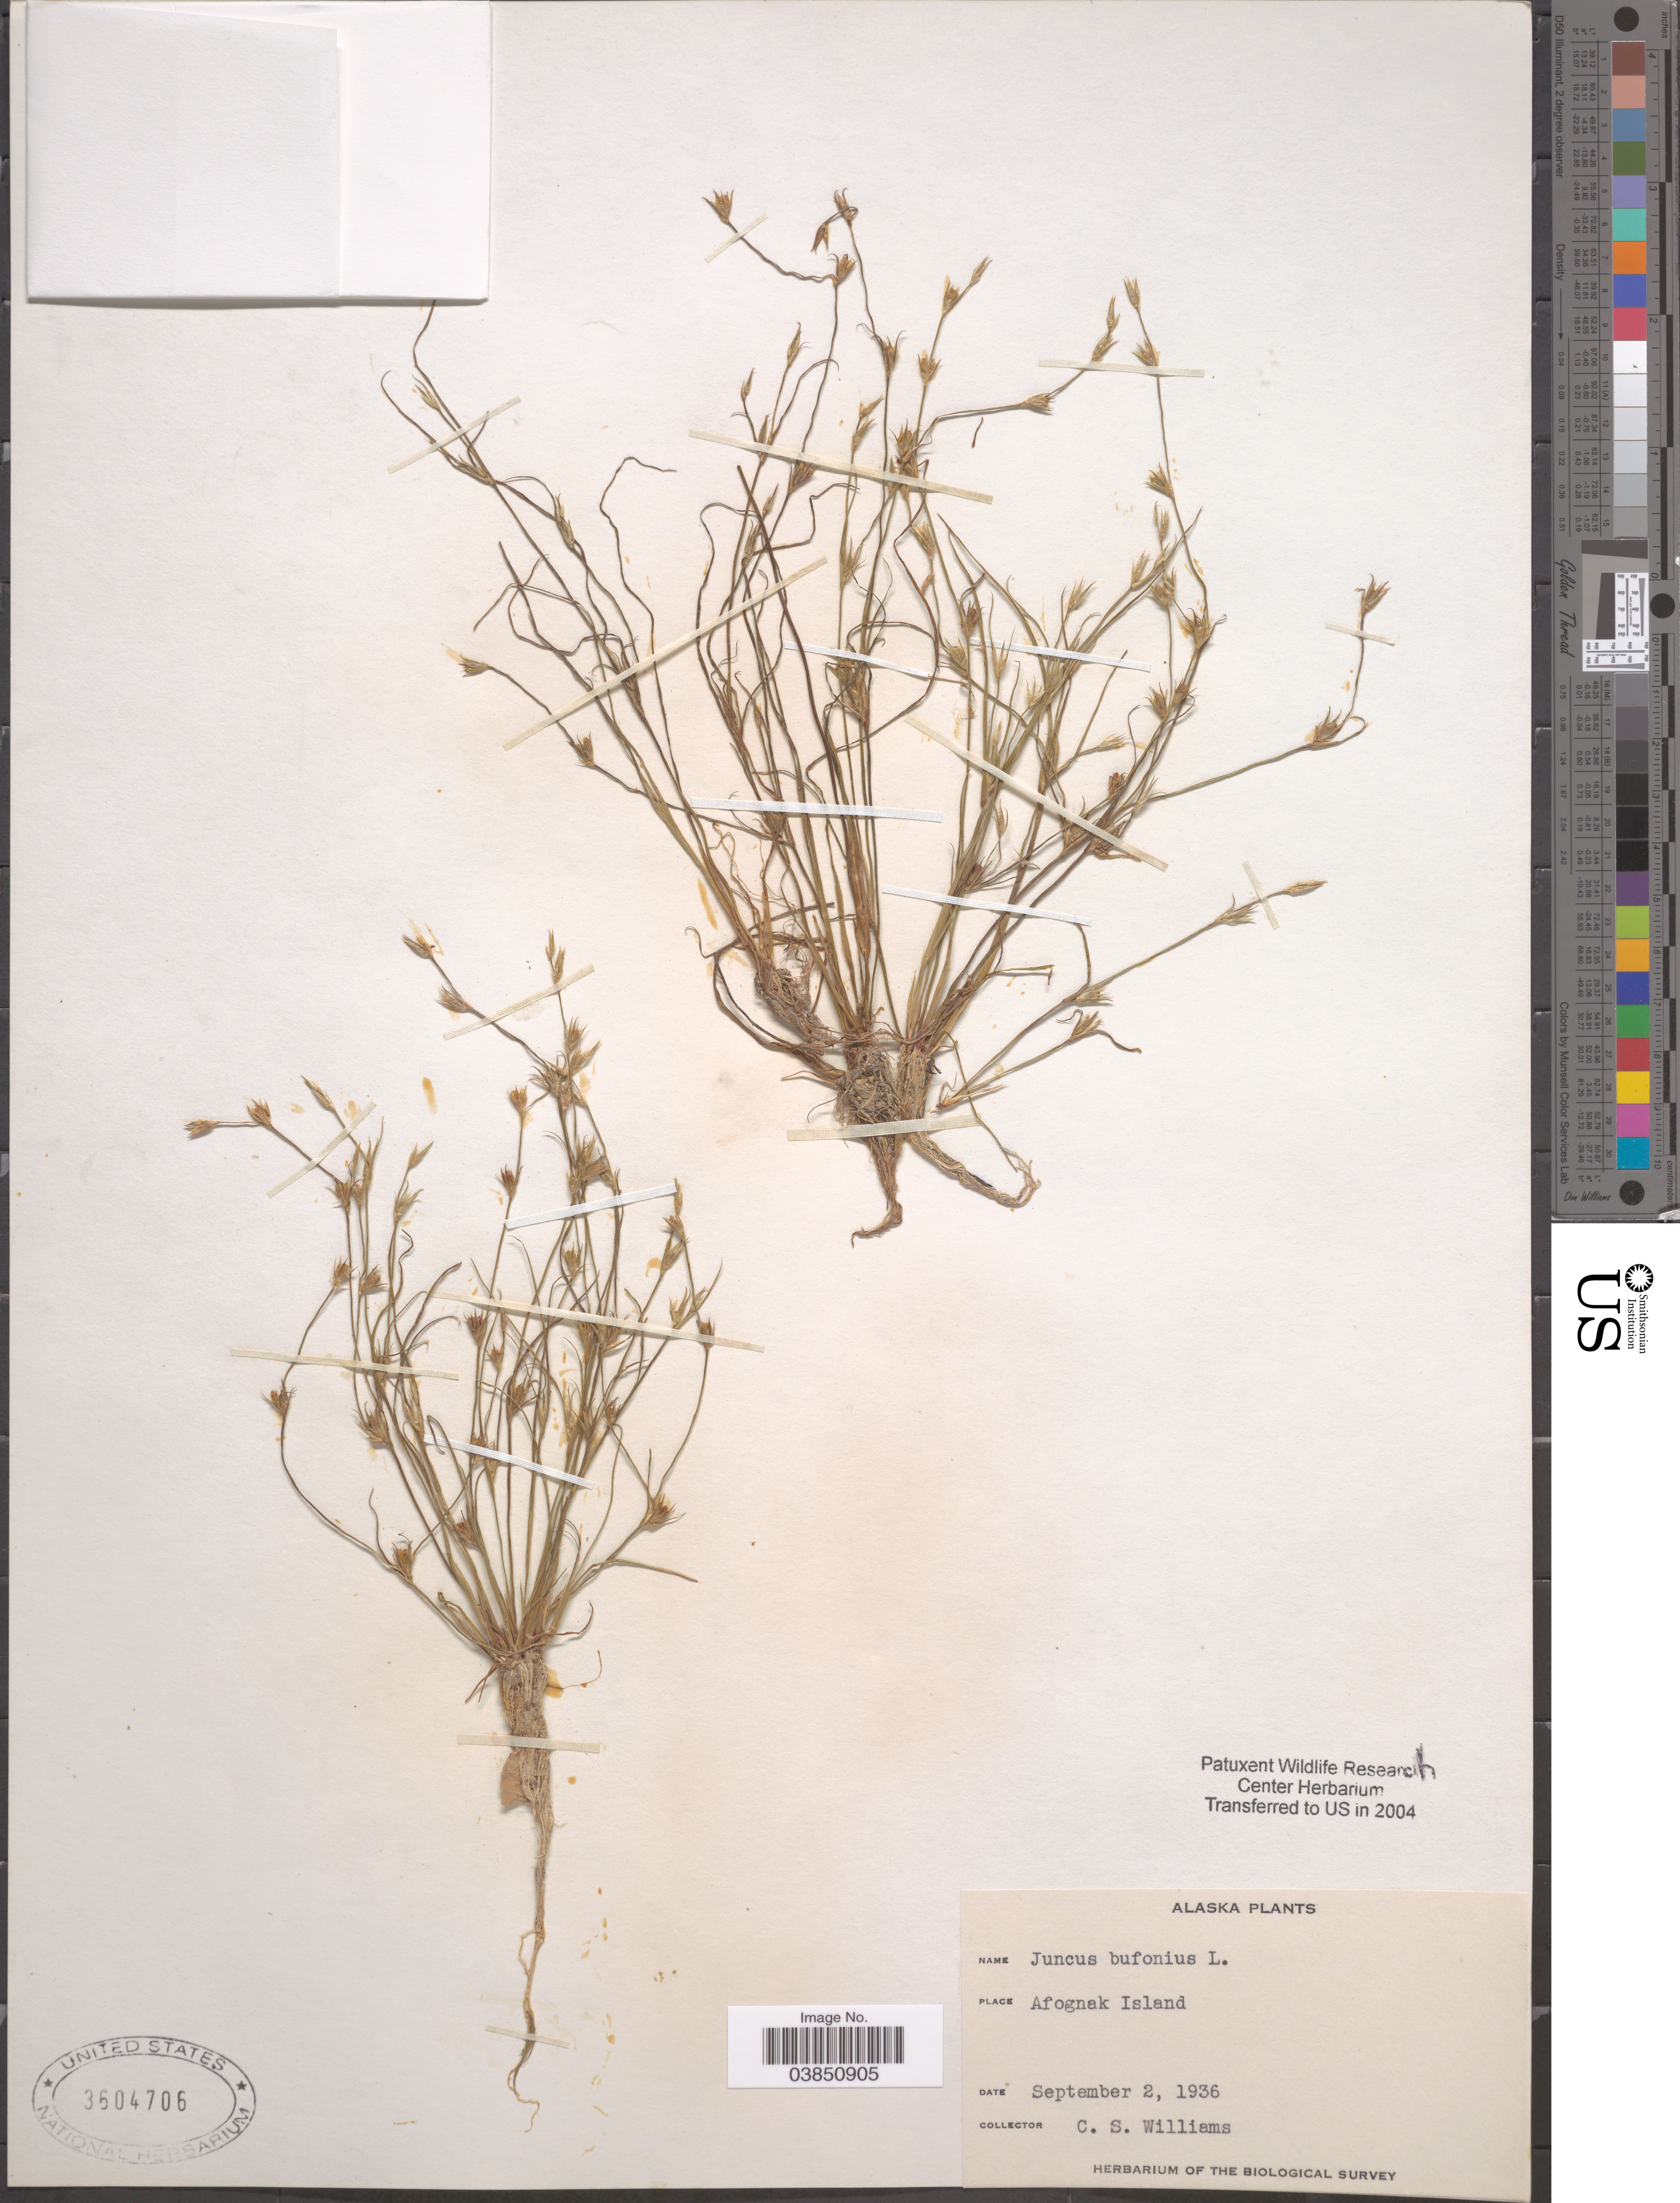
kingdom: Plantae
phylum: Tracheophyta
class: Liliopsida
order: Poales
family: Juncaceae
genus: Juncus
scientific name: Juncus bufonius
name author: L.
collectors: C. Williams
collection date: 1936-09-02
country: United States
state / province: Alaska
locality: Afognak Island.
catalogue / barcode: US 3604706